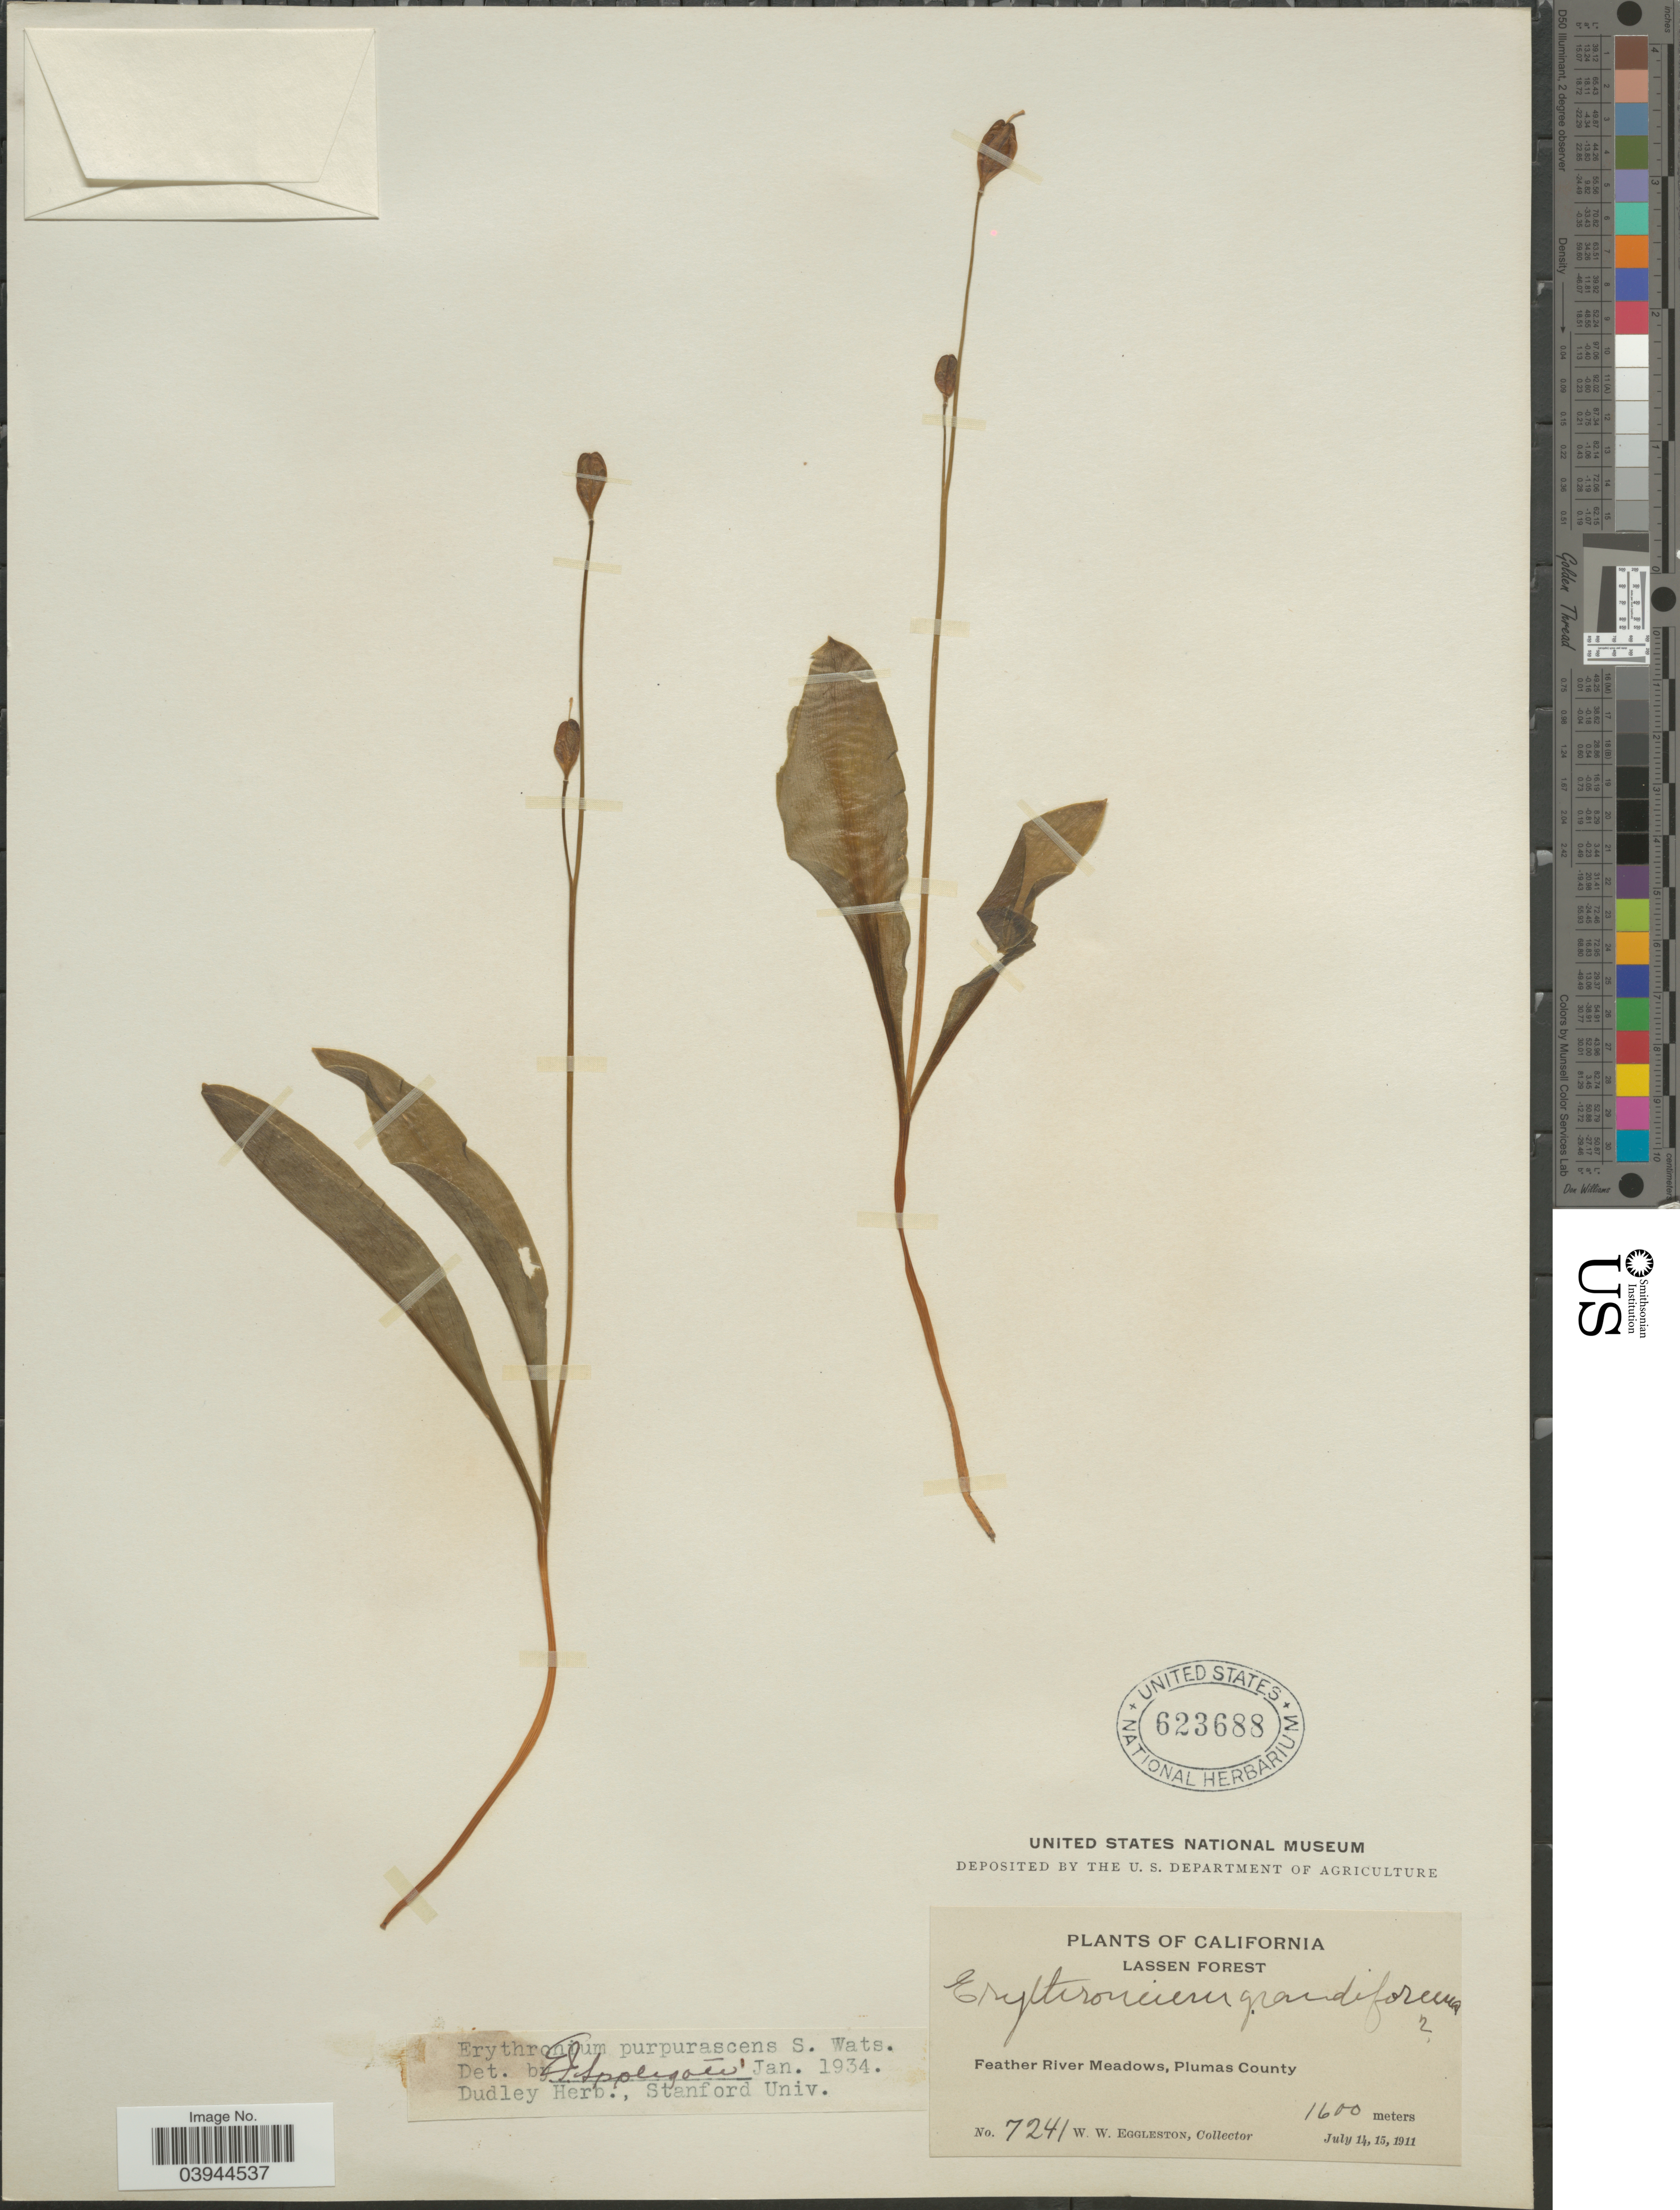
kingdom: Plantae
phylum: Tracheophyta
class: Liliopsida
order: Liliales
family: Liliaceae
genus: Erythronium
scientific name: Erythronium purpurascens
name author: S. Watson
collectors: W. W. Eggleston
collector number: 7241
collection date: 1911-07-14/1911-07-15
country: United States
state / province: California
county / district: Plumas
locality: Lassen Forest. Feather River Meadows, Plumas County.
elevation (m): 1600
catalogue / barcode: US 623688